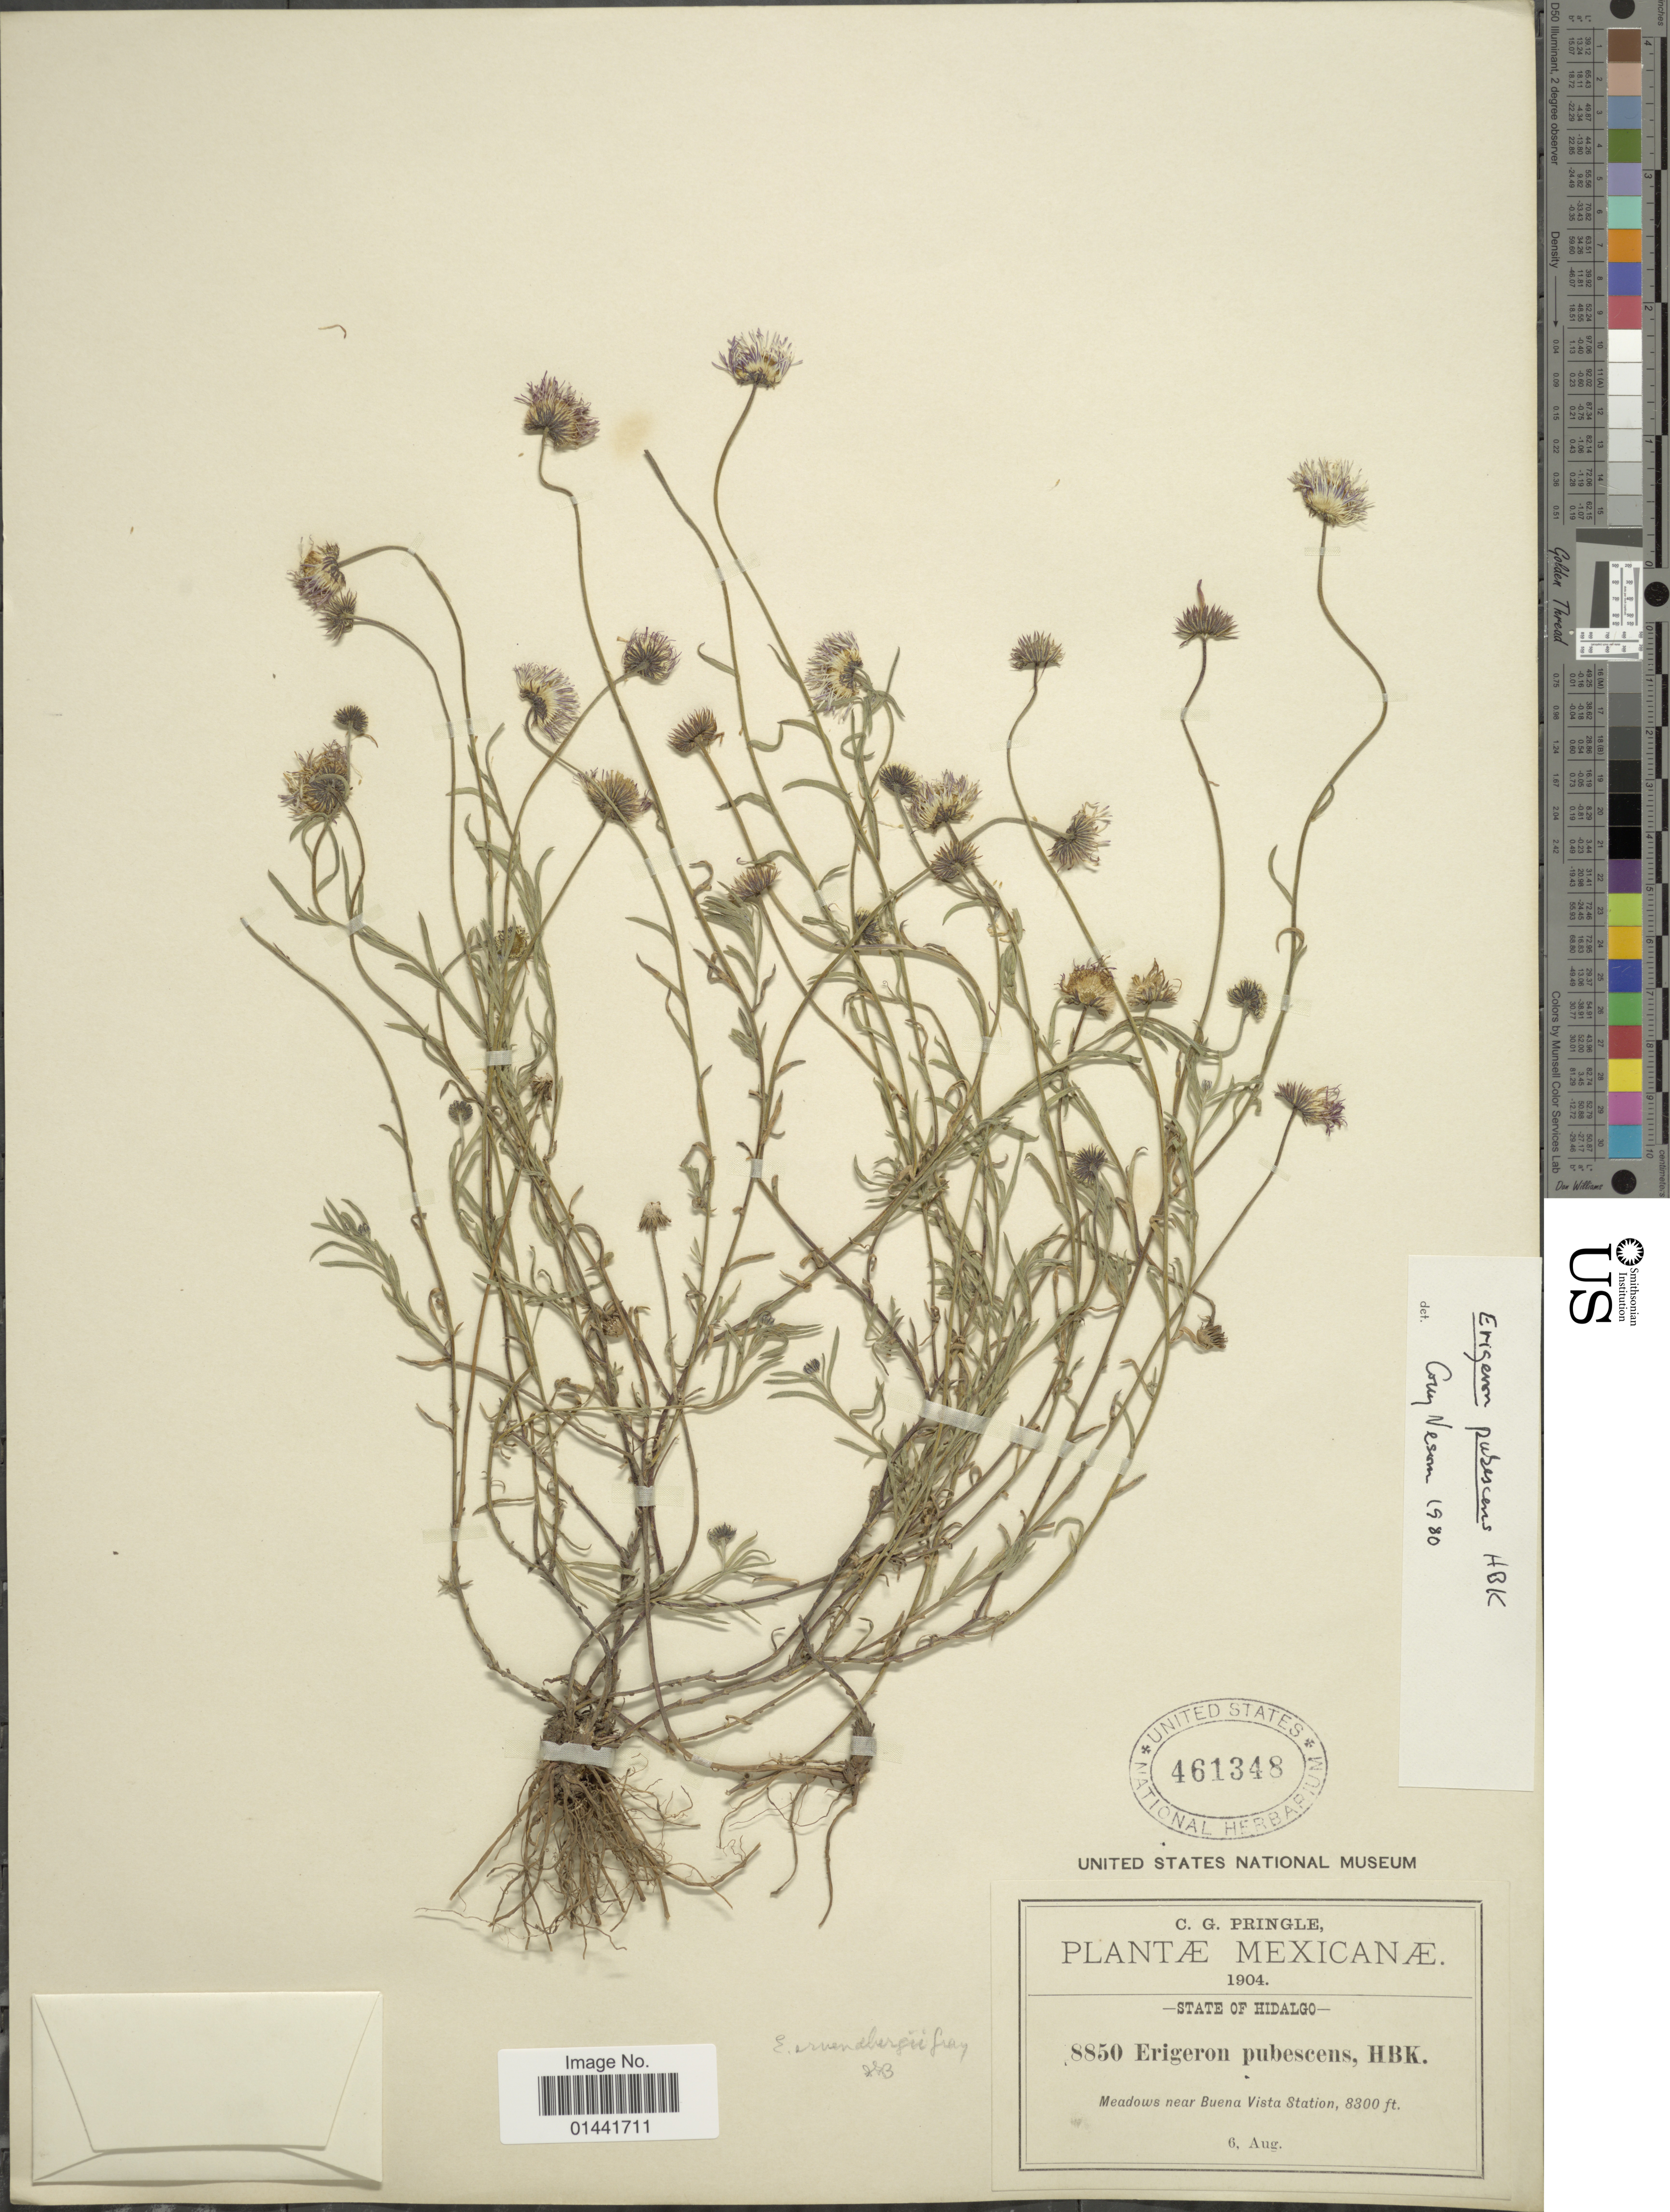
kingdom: Plantae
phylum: Tracheophyta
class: Magnoliopsida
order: Asterales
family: Asteraceae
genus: Erigeron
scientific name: Erigeron pubescens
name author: Kunth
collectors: C. G. Pringle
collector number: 8850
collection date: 1904-08-06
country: Mexico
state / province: Hidalgo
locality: Meadows near Buena Vista Station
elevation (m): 2530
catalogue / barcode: US 461348